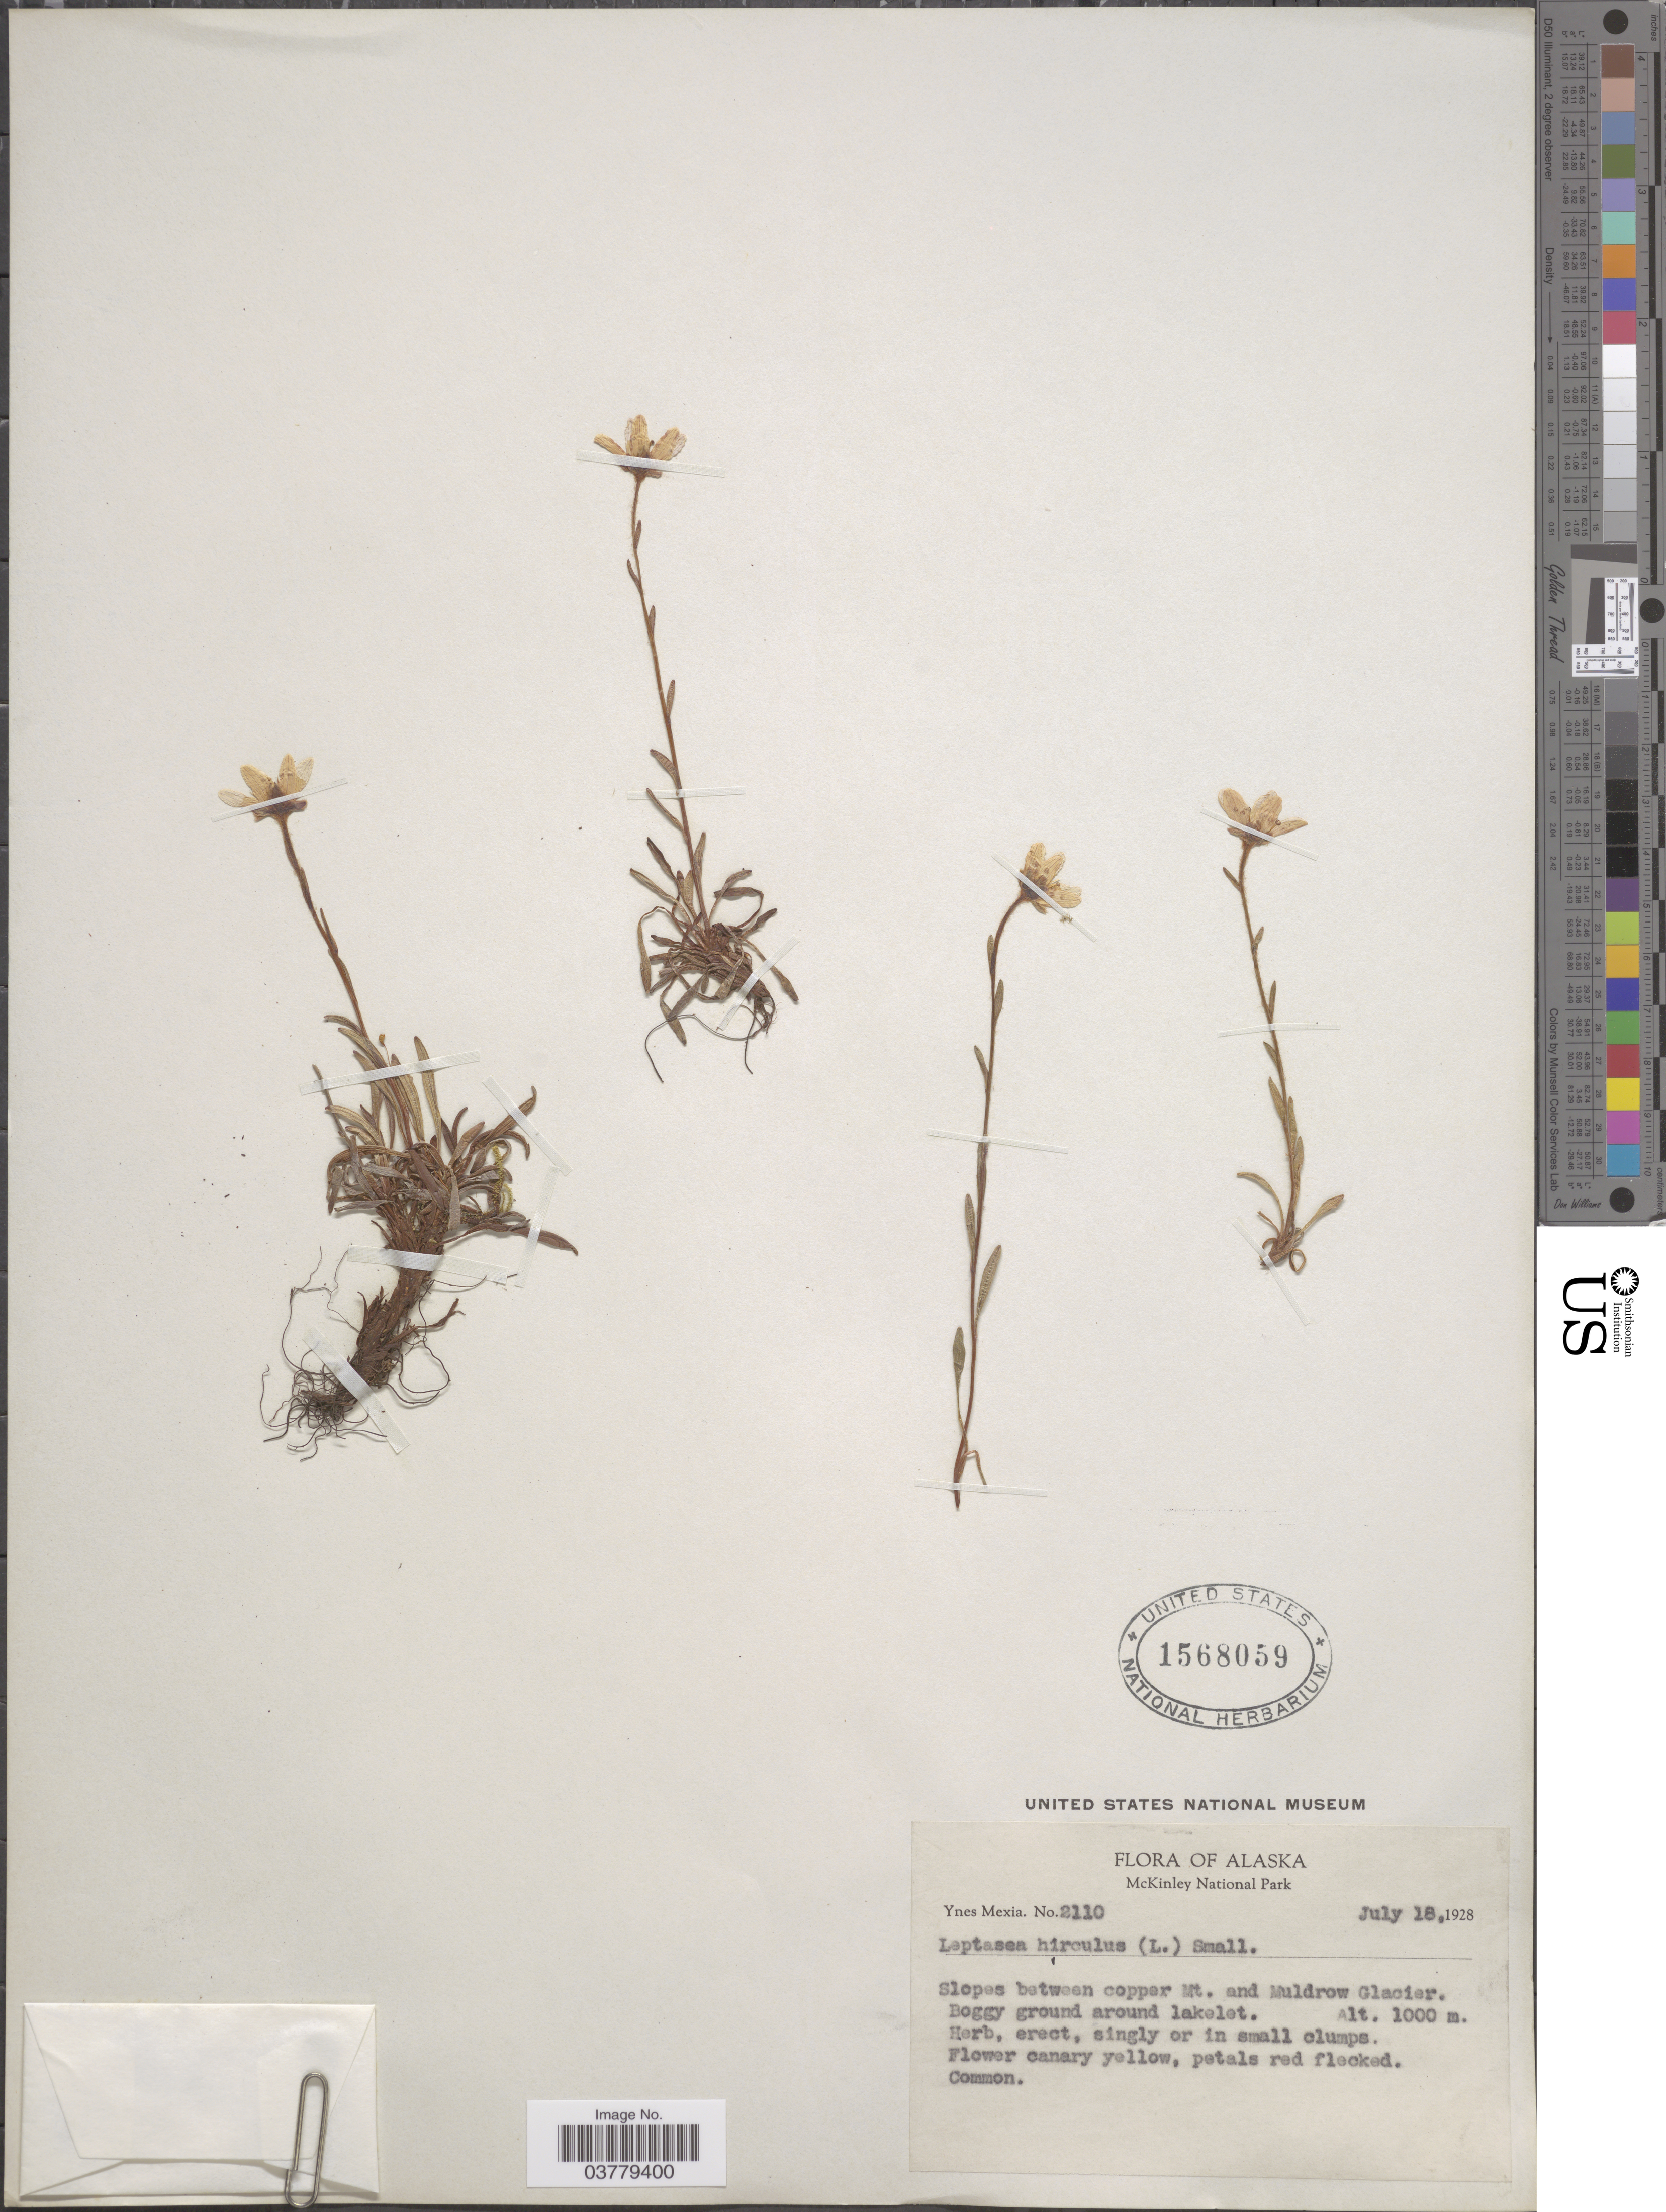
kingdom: Plantae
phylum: Tracheophyta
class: Magnoliopsida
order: Saxifragales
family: Saxifragaceae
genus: Saxifraga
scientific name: Saxifraga hirculus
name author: L.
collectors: Y. Mexia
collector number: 2110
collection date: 1928-07-18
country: United States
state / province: Alaska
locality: McKinley National Park. Slopes between copper Mt. and Muldrow Glacier.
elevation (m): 1000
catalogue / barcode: US 1568059